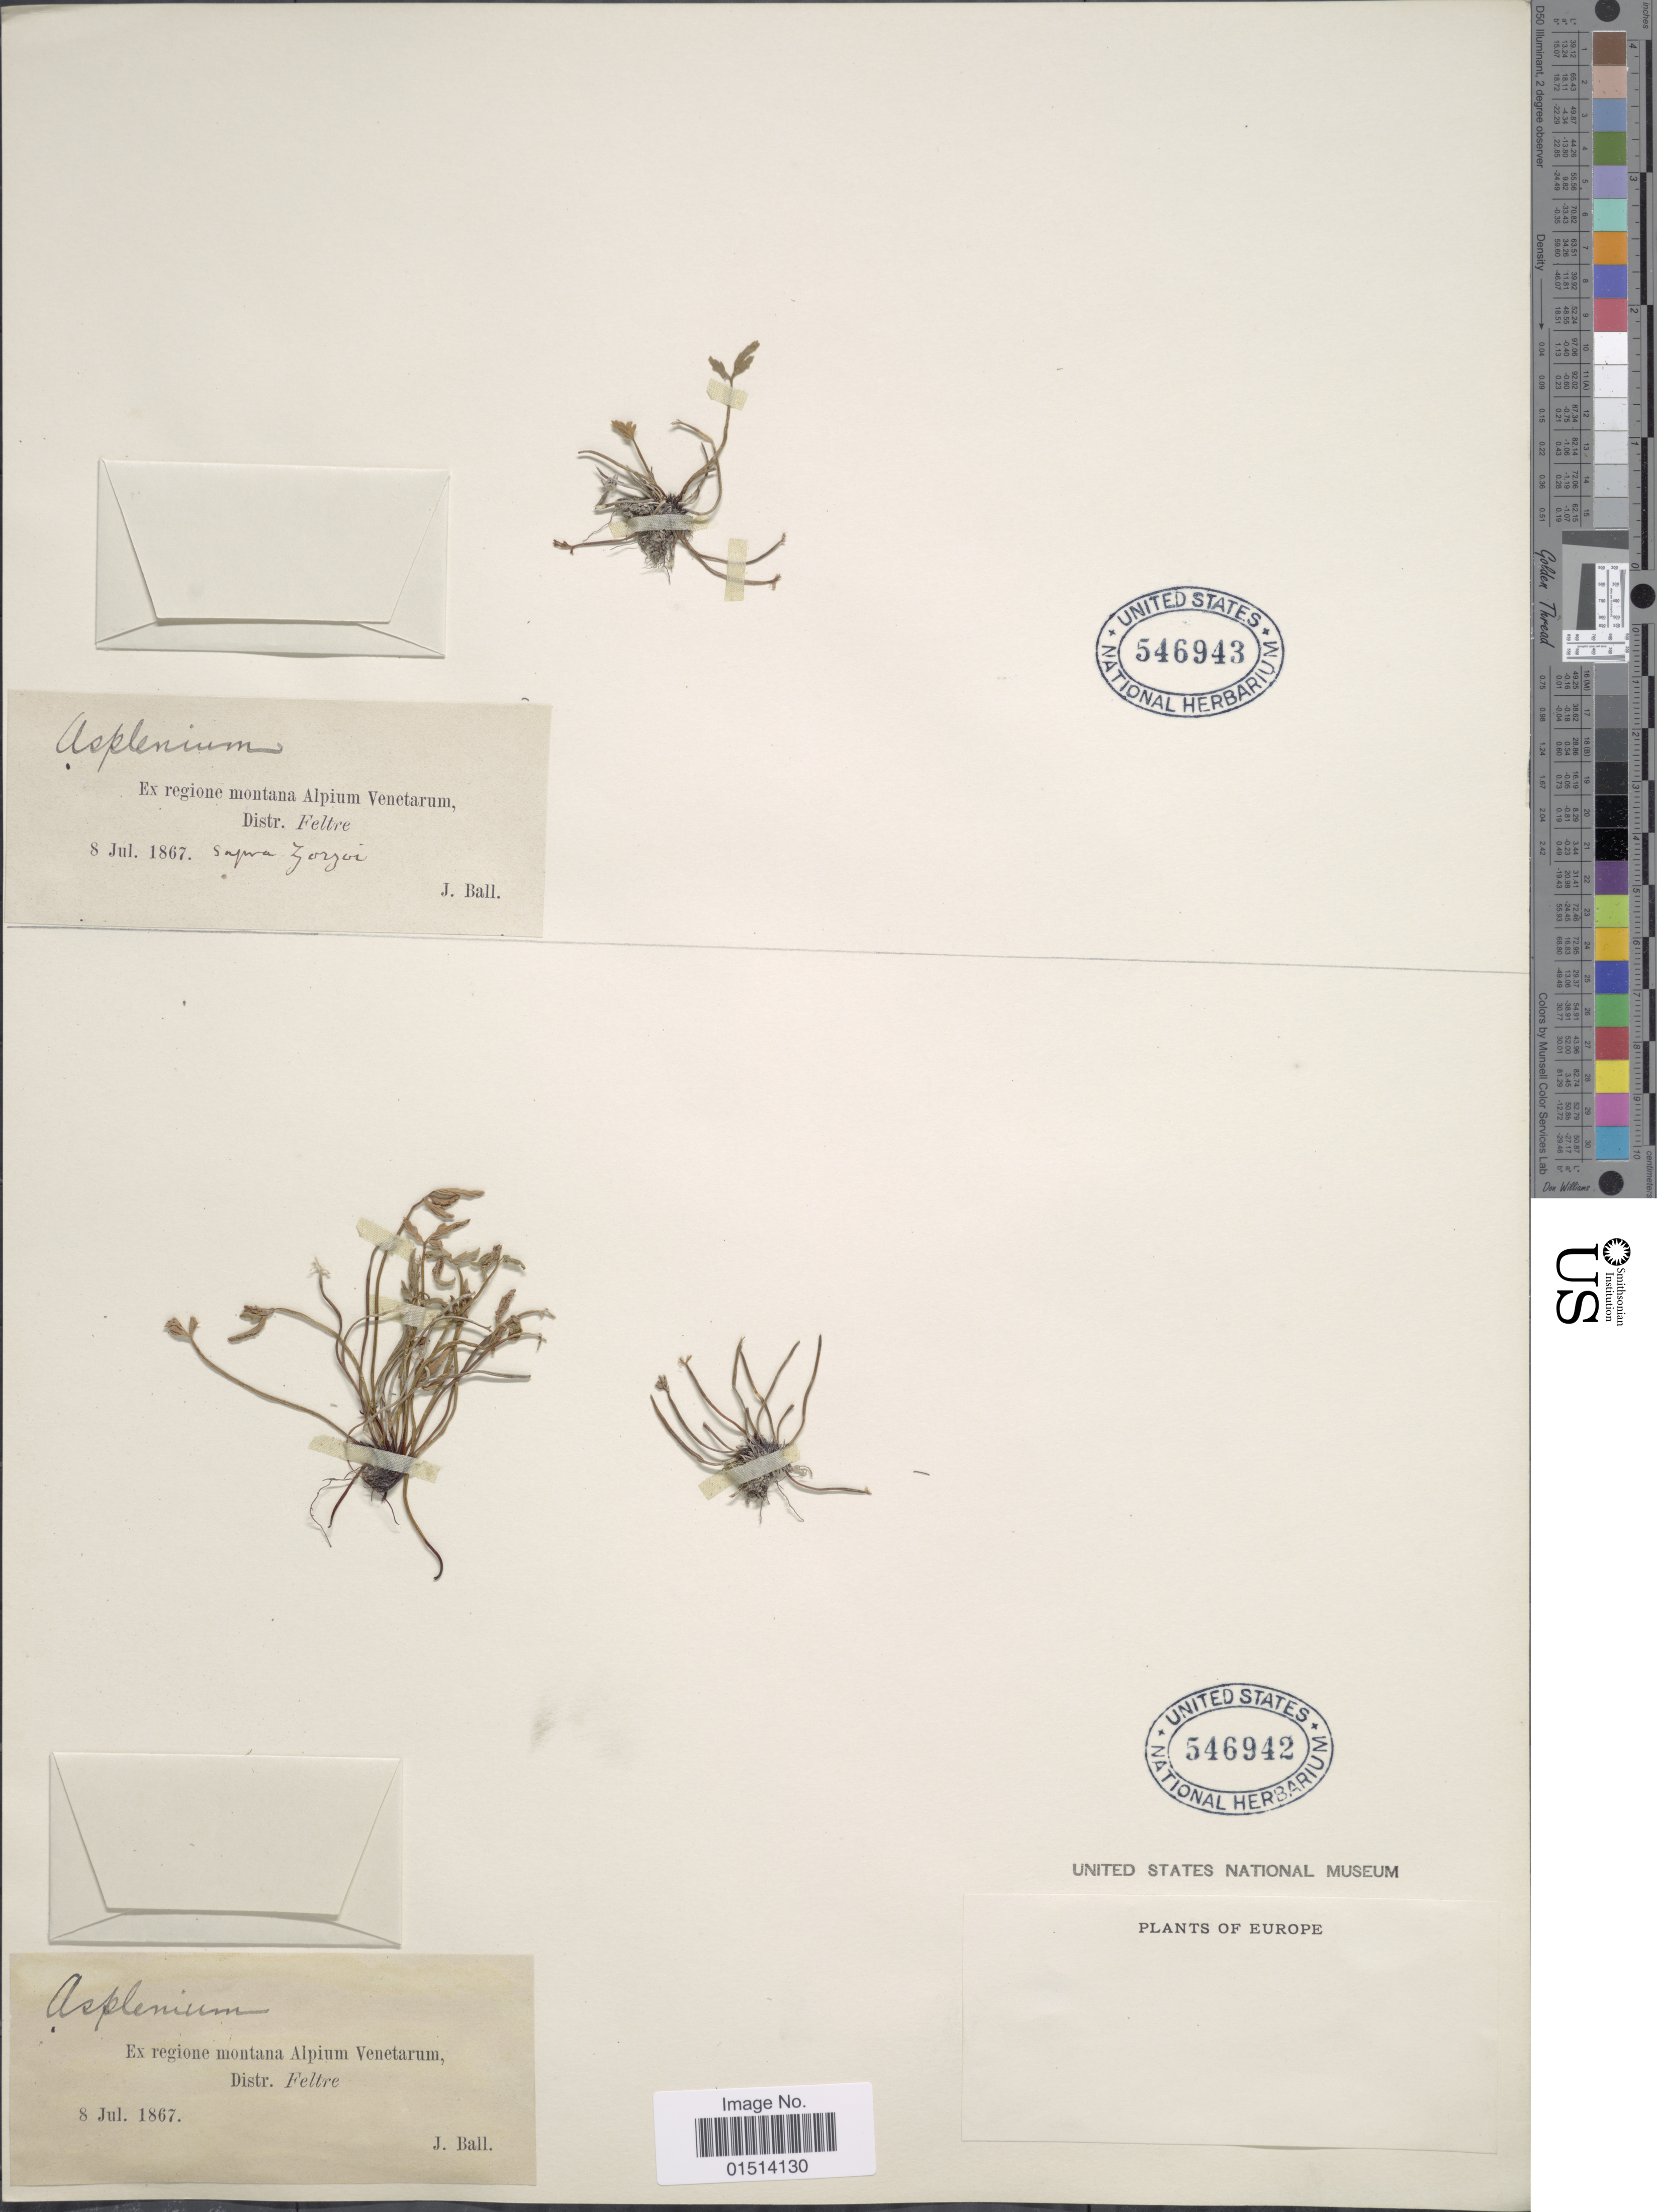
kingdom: Plantae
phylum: Tracheophyta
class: Polypodiopsida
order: Polypodiales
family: Aspleniaceae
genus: Asplenium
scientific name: Asplenium seelosii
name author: Leyb.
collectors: J. Ball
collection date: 1867-07-08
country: Italy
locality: Ex regione montana Alpium Venetarum, Distr. Feltre, Supra Zorzoi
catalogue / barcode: US 546943